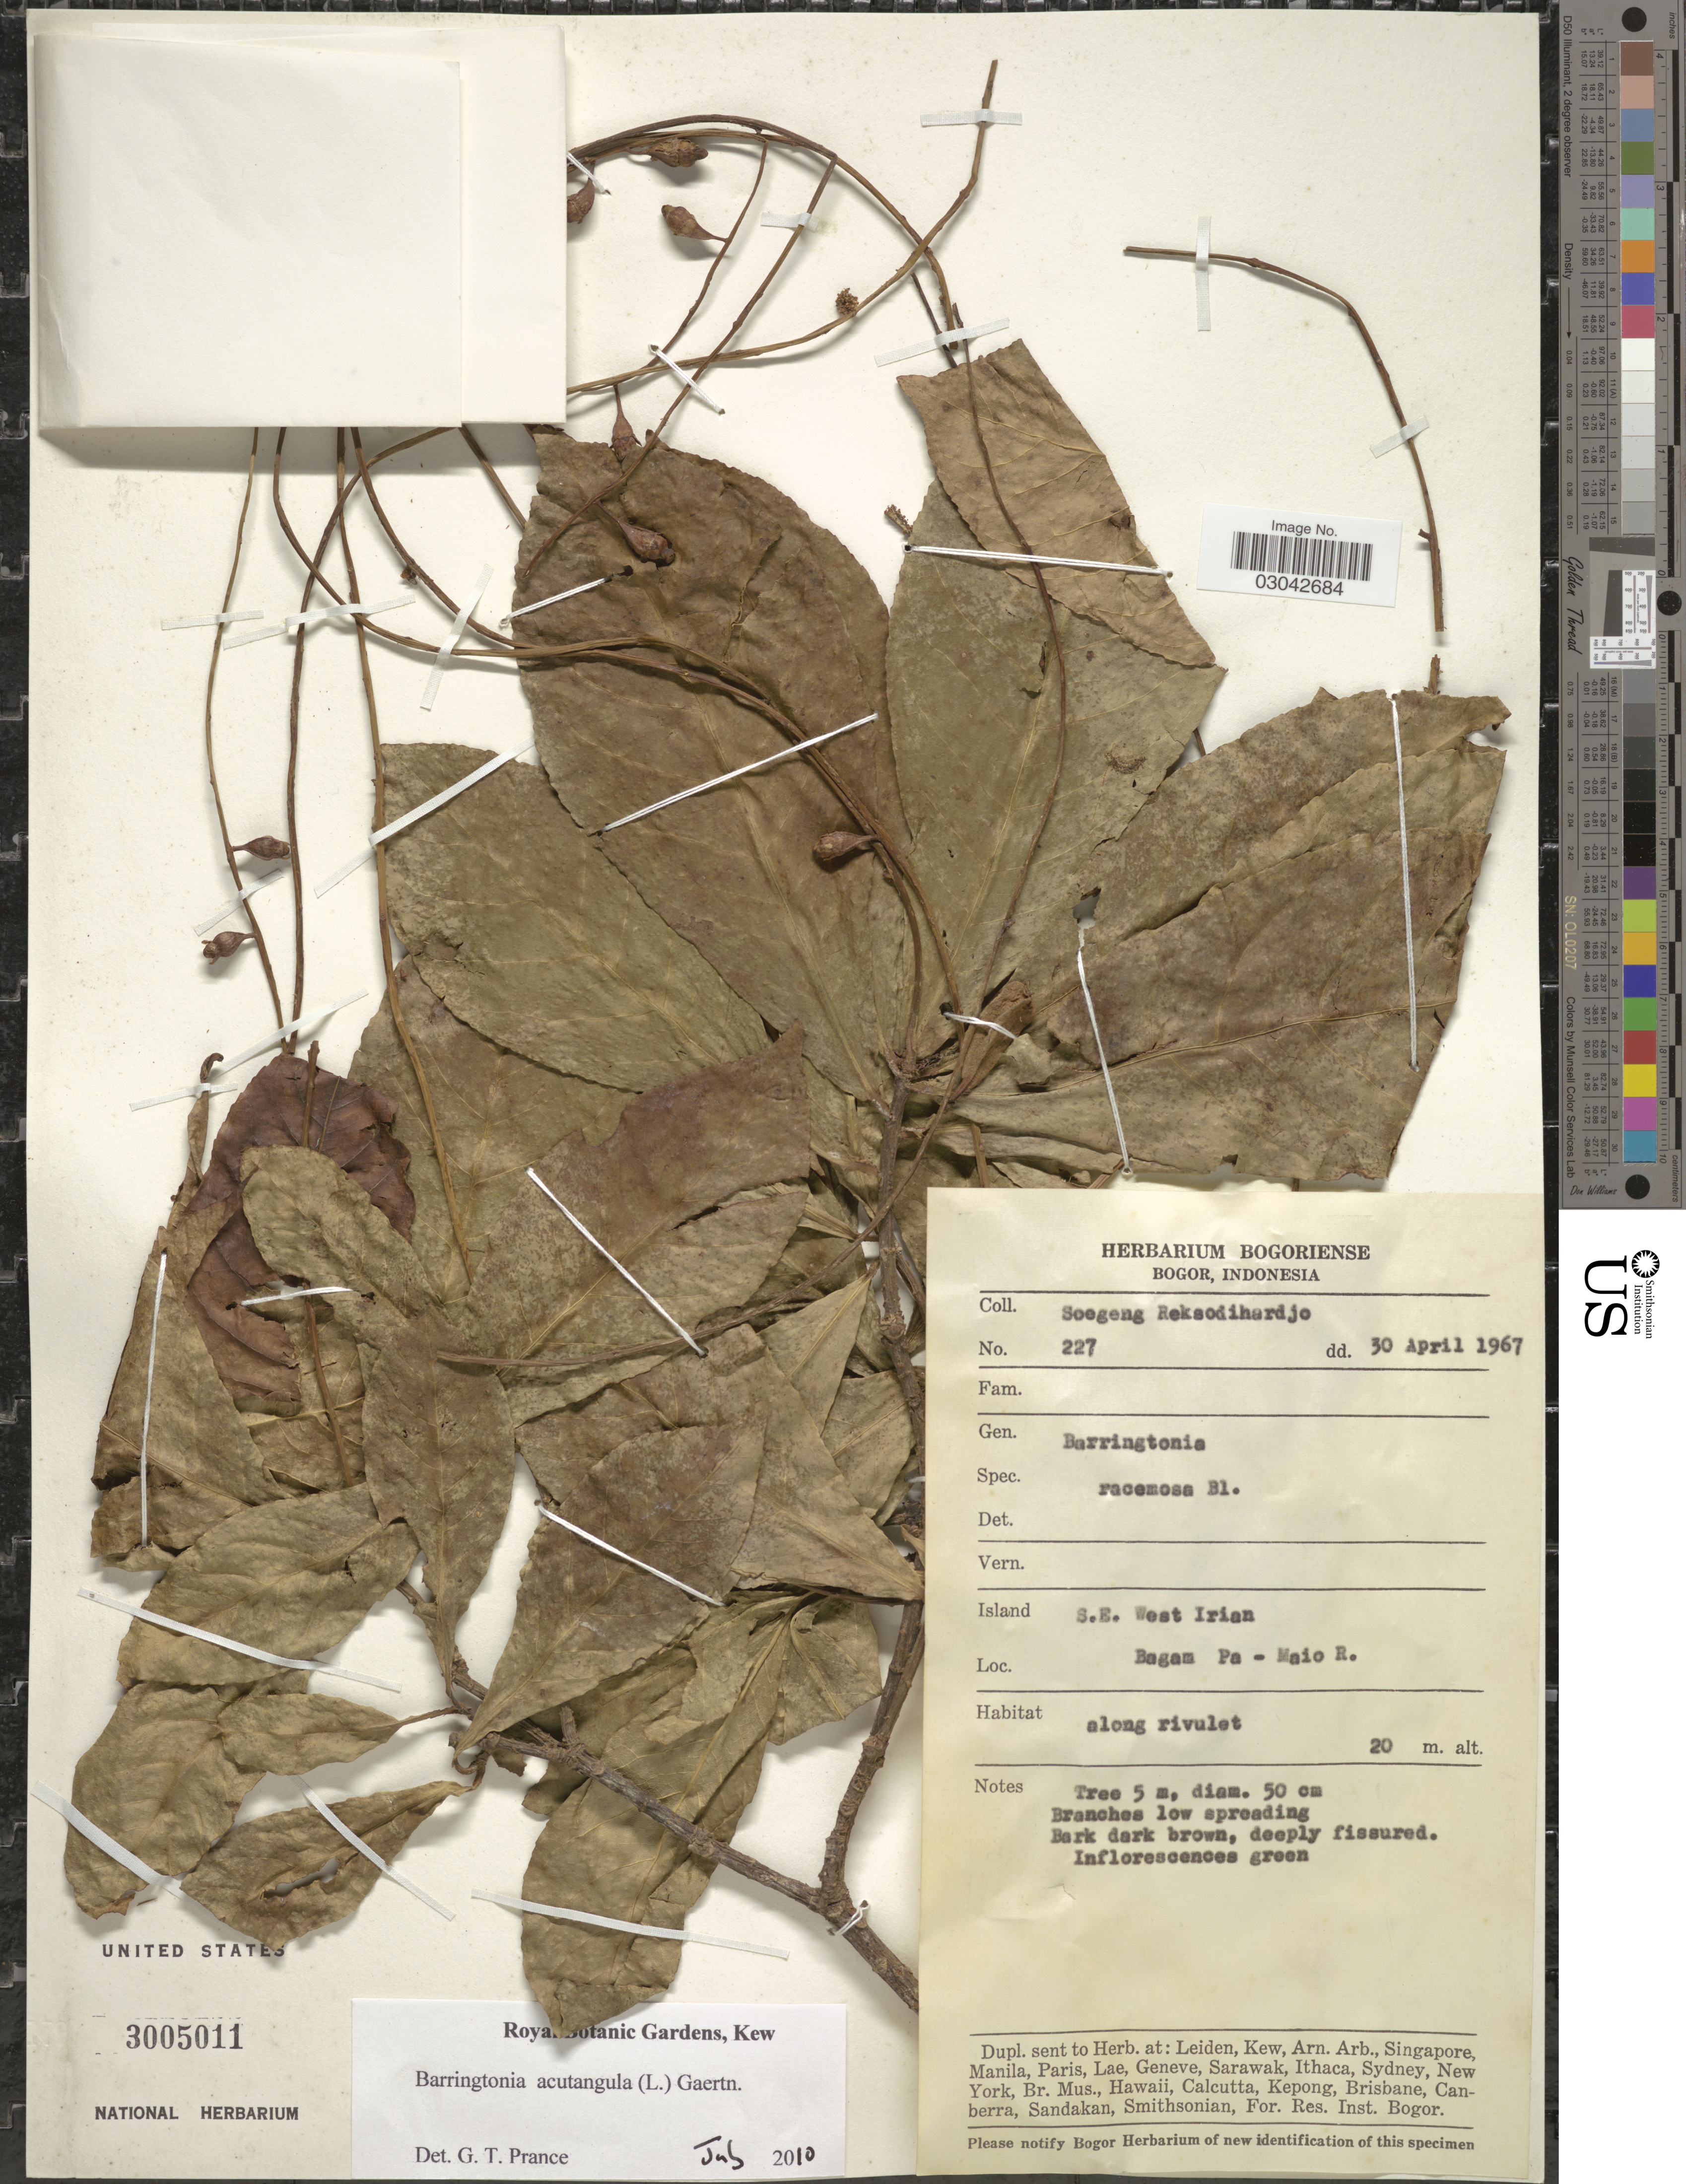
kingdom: Plantae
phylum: Tracheophyta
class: Magnoliopsida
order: Ericales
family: Lecythidaceae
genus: Barringtonia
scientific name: Barringtonia acutangula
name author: (L.) Gaertn.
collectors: S. Reksodihardjo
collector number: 227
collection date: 1967-04-30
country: Indonesia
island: New Guinea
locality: Island. S.E. West Irian, Bagam Pa - Maio R.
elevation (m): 20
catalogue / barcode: US 3005011